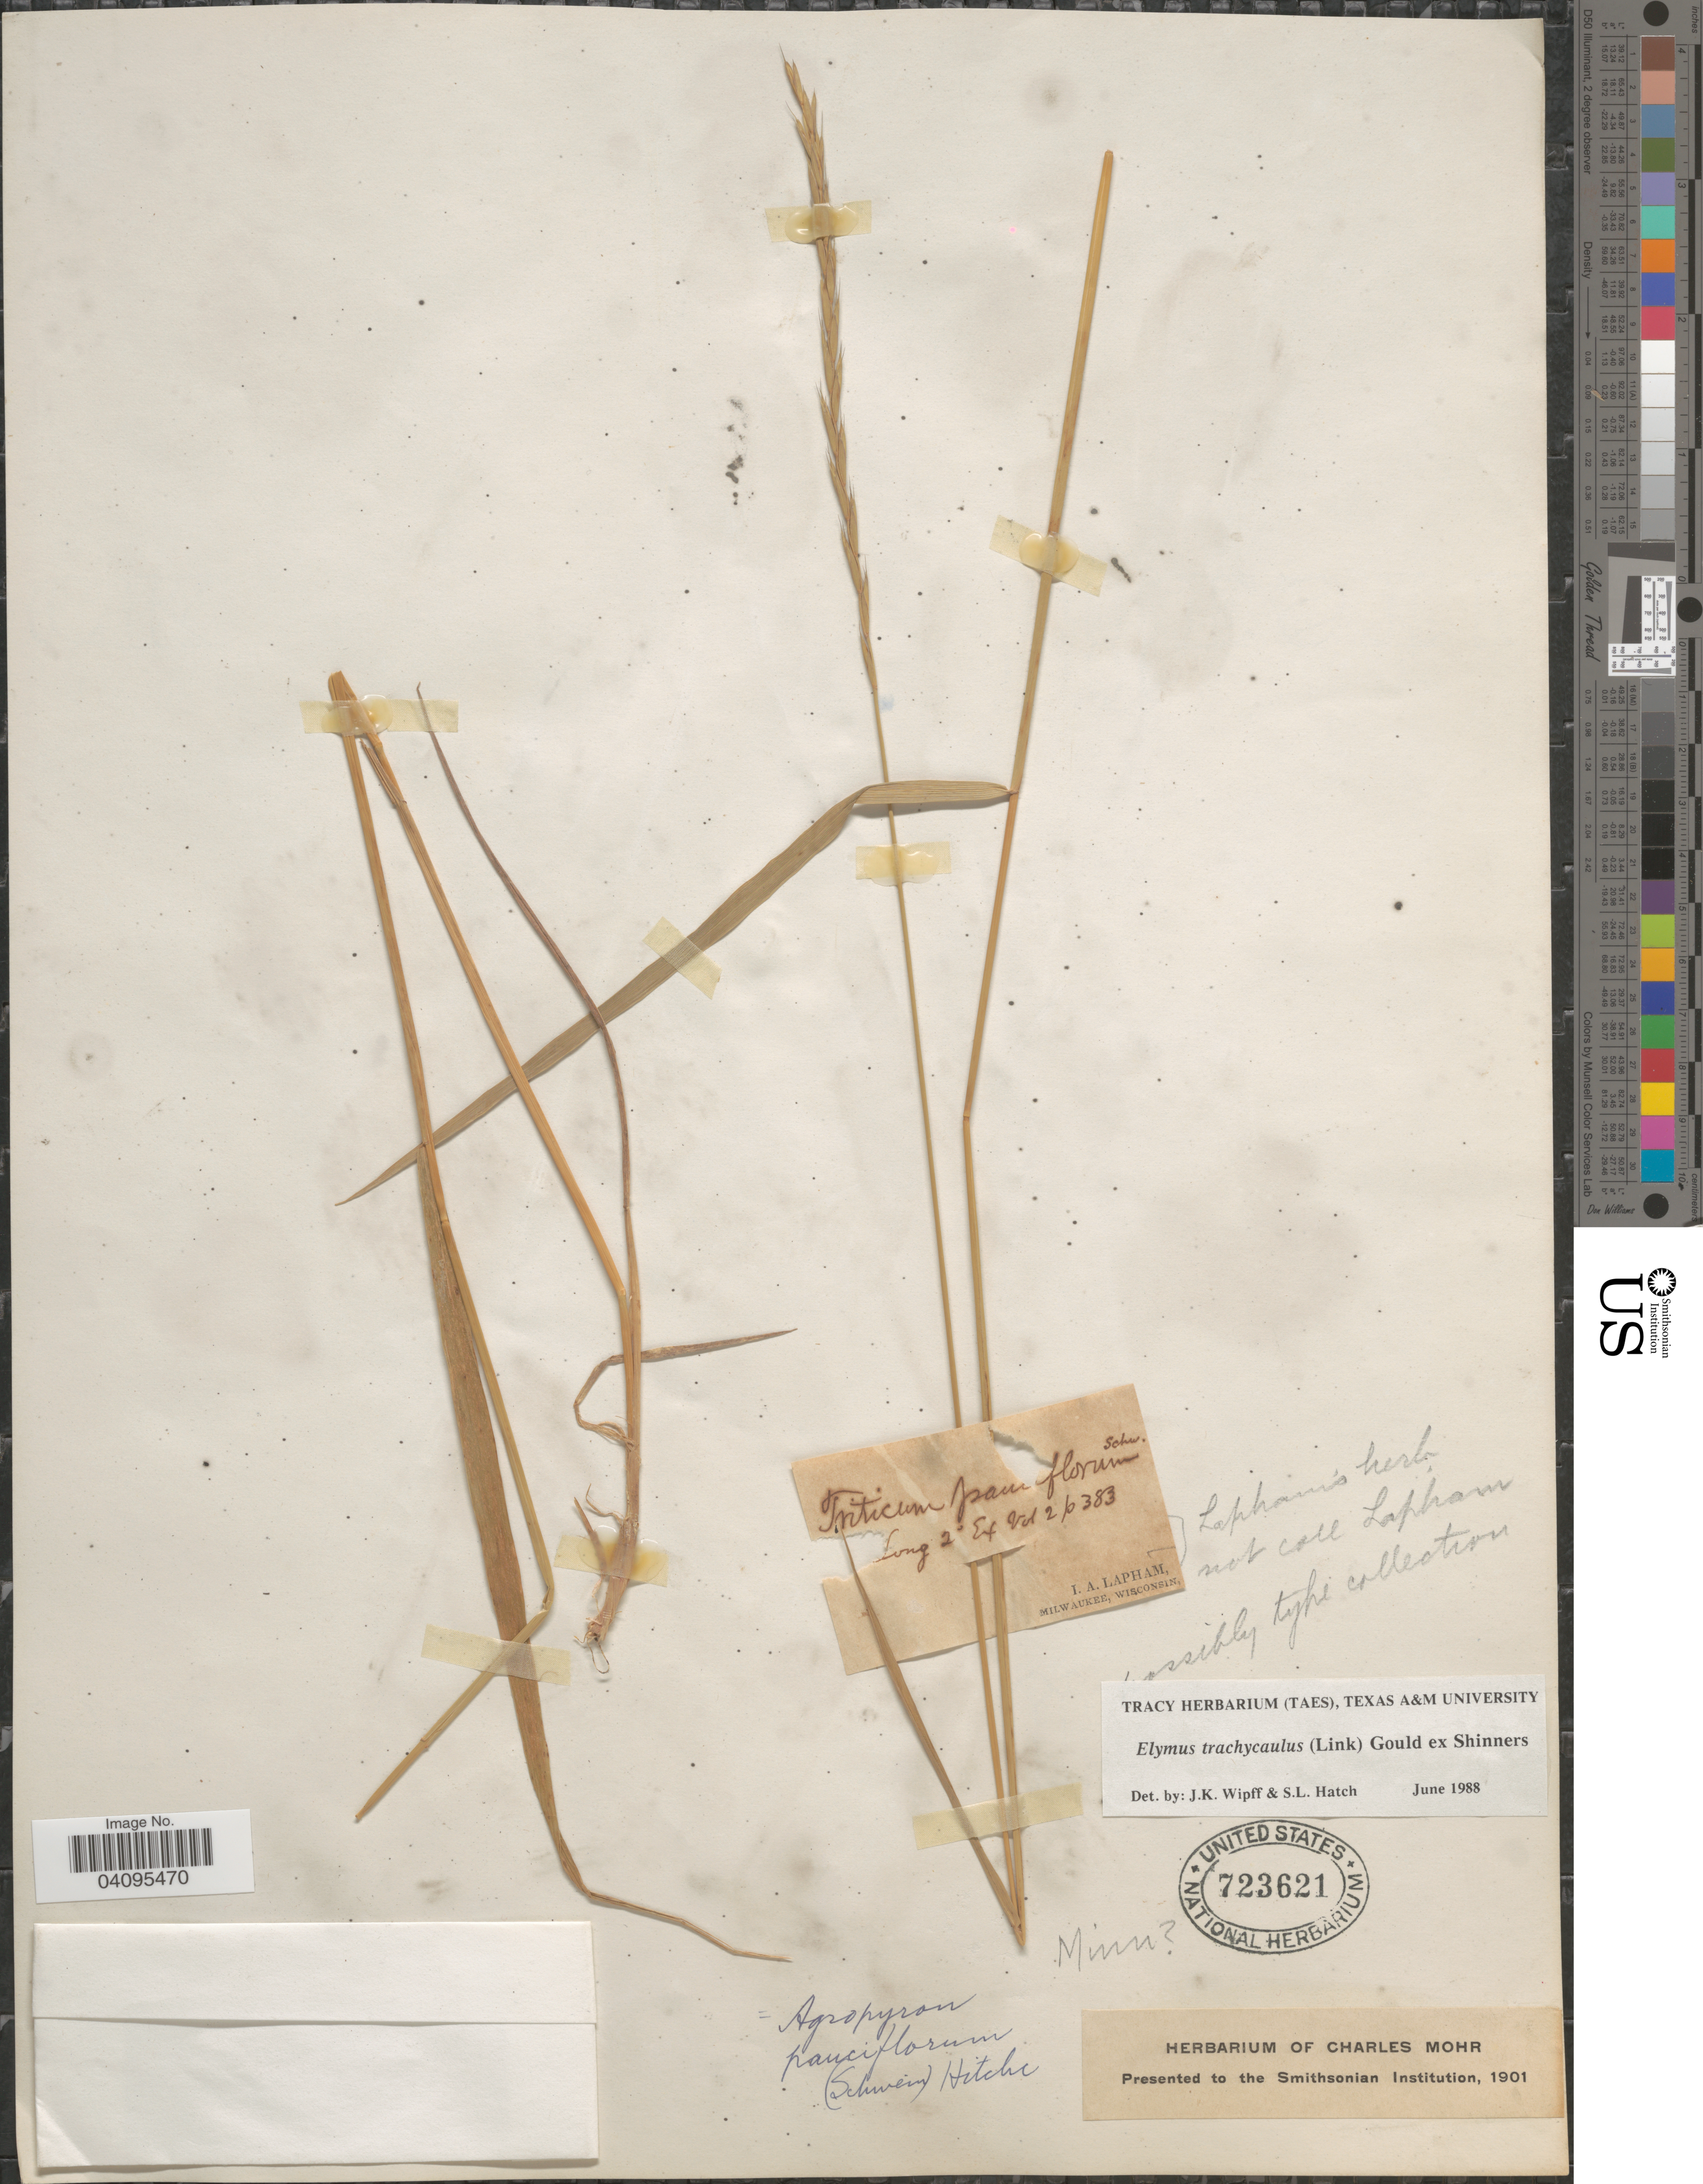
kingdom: Plantae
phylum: Tracheophyta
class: Liliopsida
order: Poales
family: Poaceae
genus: Elymus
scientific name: Elymus trachycaulus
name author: (Link) Gould ex Shinners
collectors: I. Lapham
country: United States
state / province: Minnesota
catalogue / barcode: US 723621